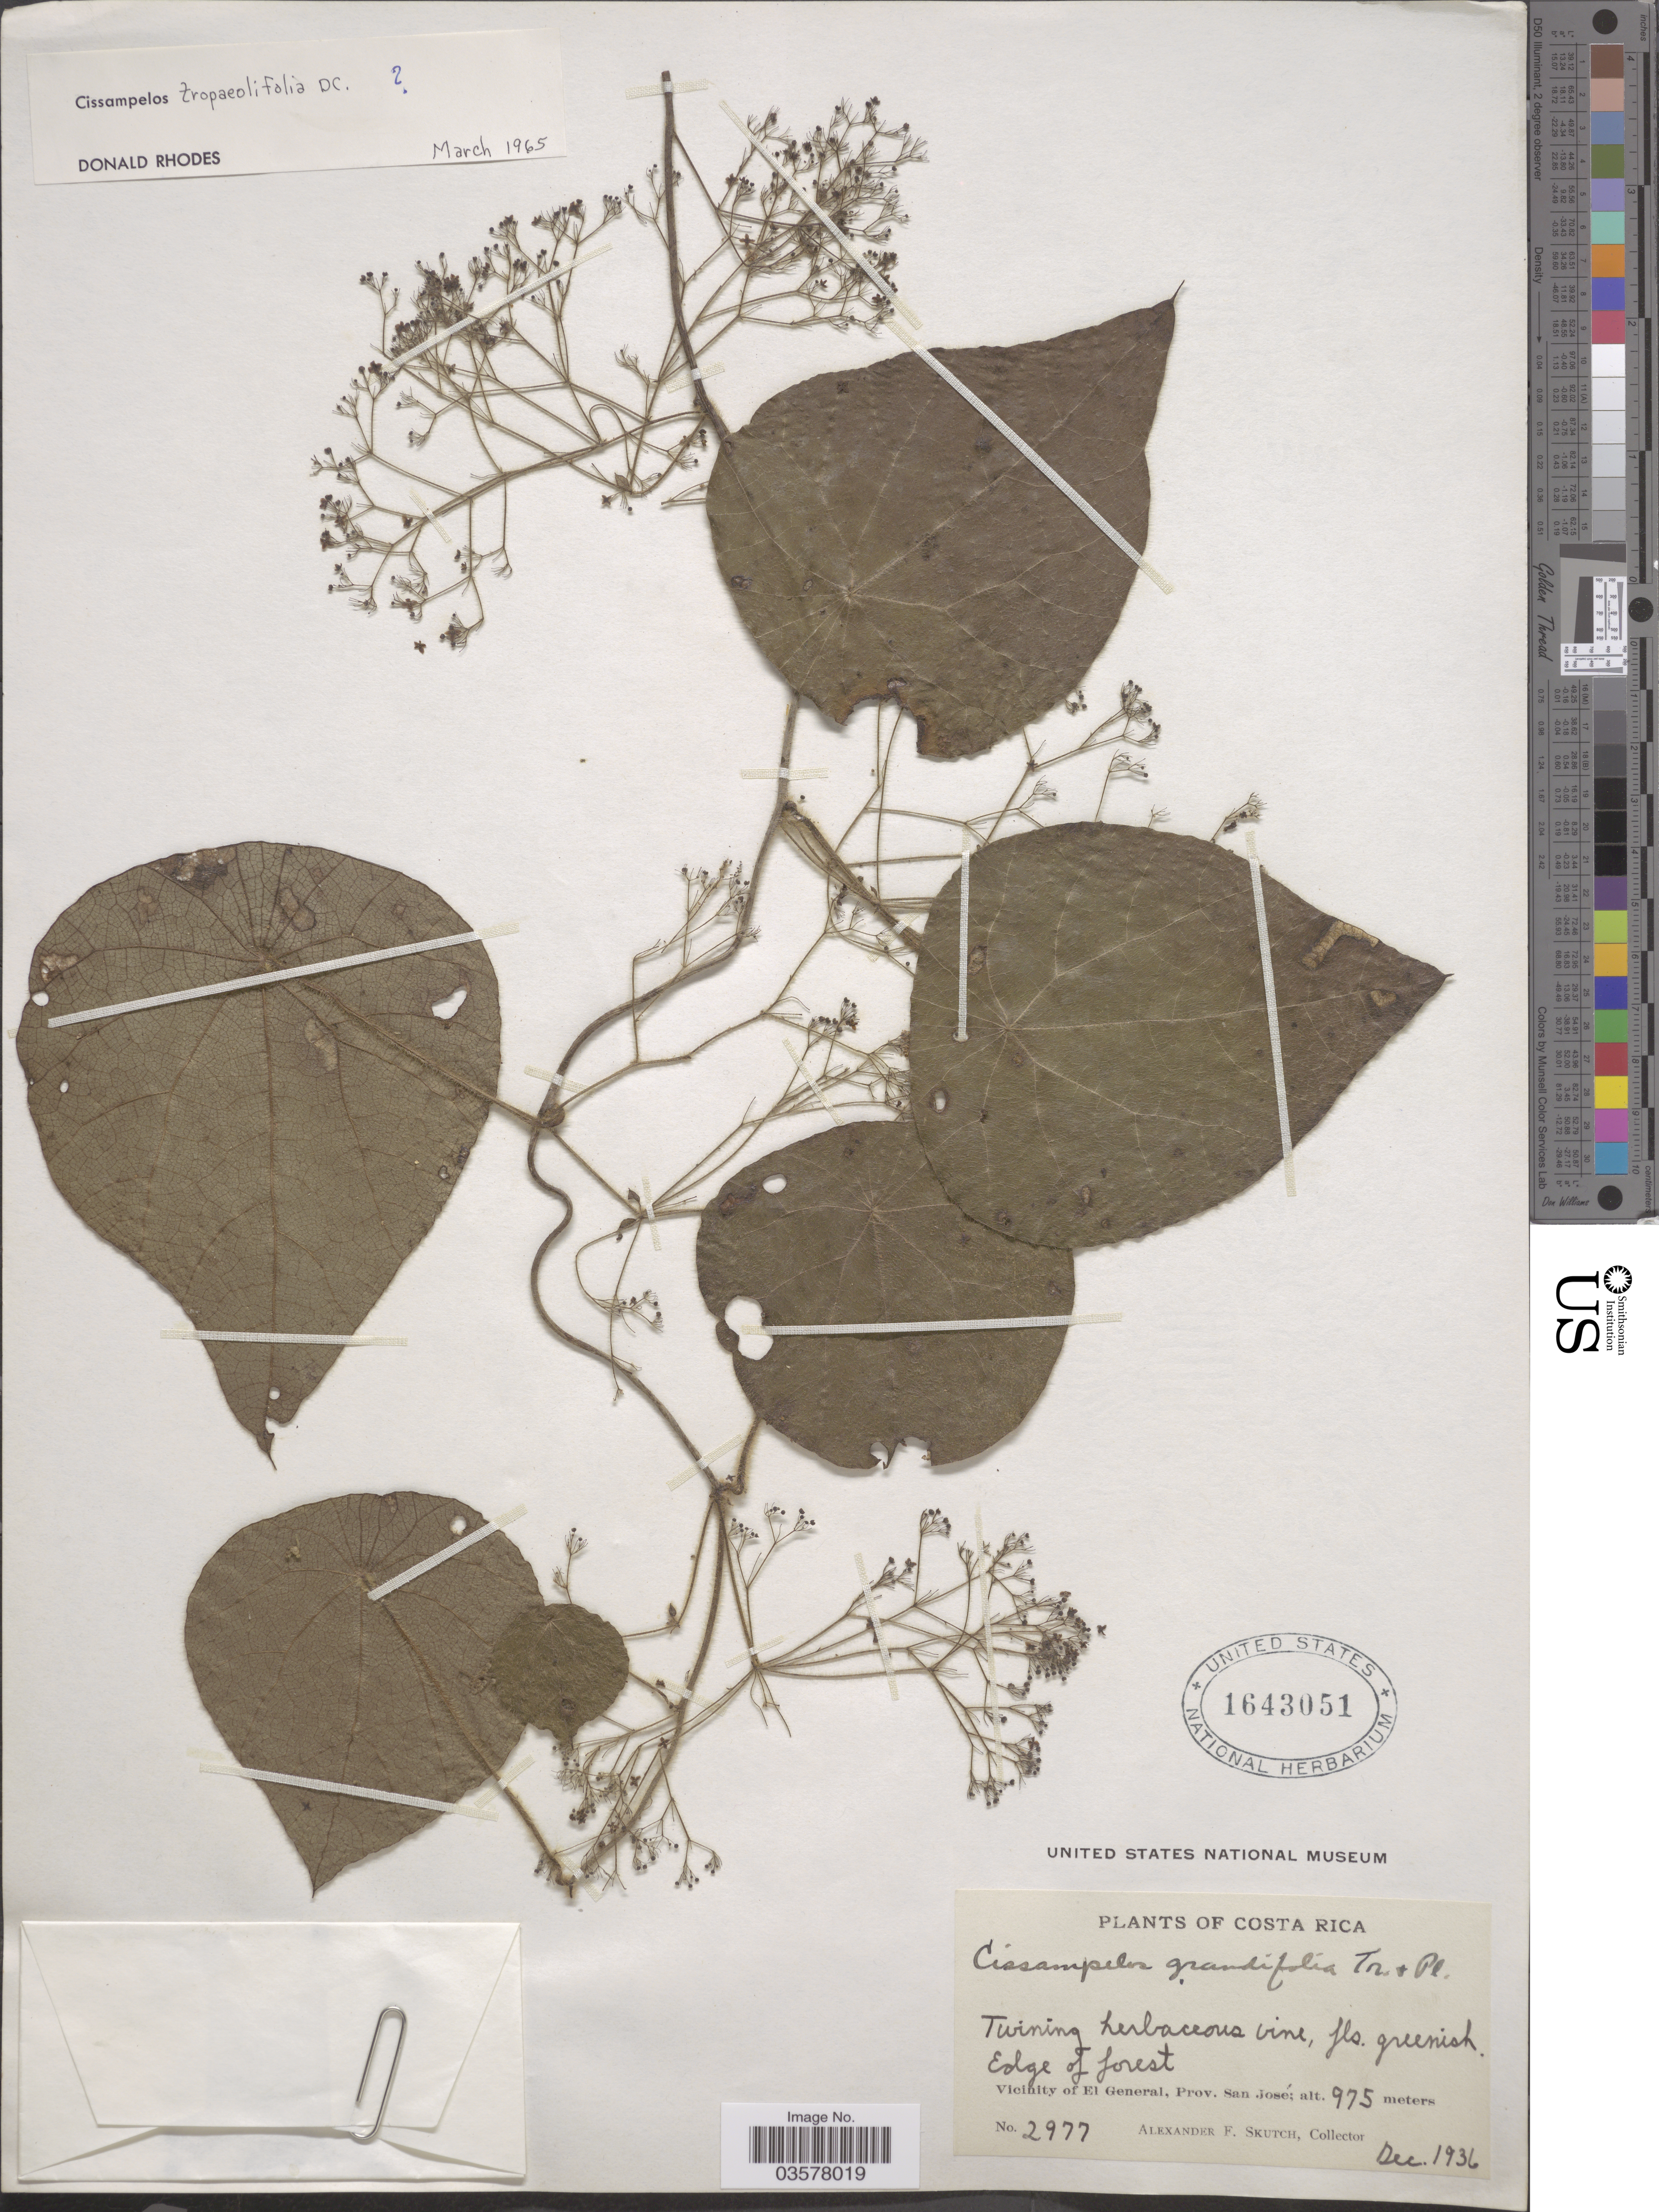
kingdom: Plantae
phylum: Tracheophyta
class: Magnoliopsida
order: Ranunculales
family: Menispermaceae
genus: Cissampelos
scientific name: Cissampelos tropaeolifolia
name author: DC.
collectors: A. F. Skutch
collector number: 2977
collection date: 1936-12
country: Costa Rica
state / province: San José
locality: Vicinity of El General.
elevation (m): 975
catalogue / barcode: US 1643051